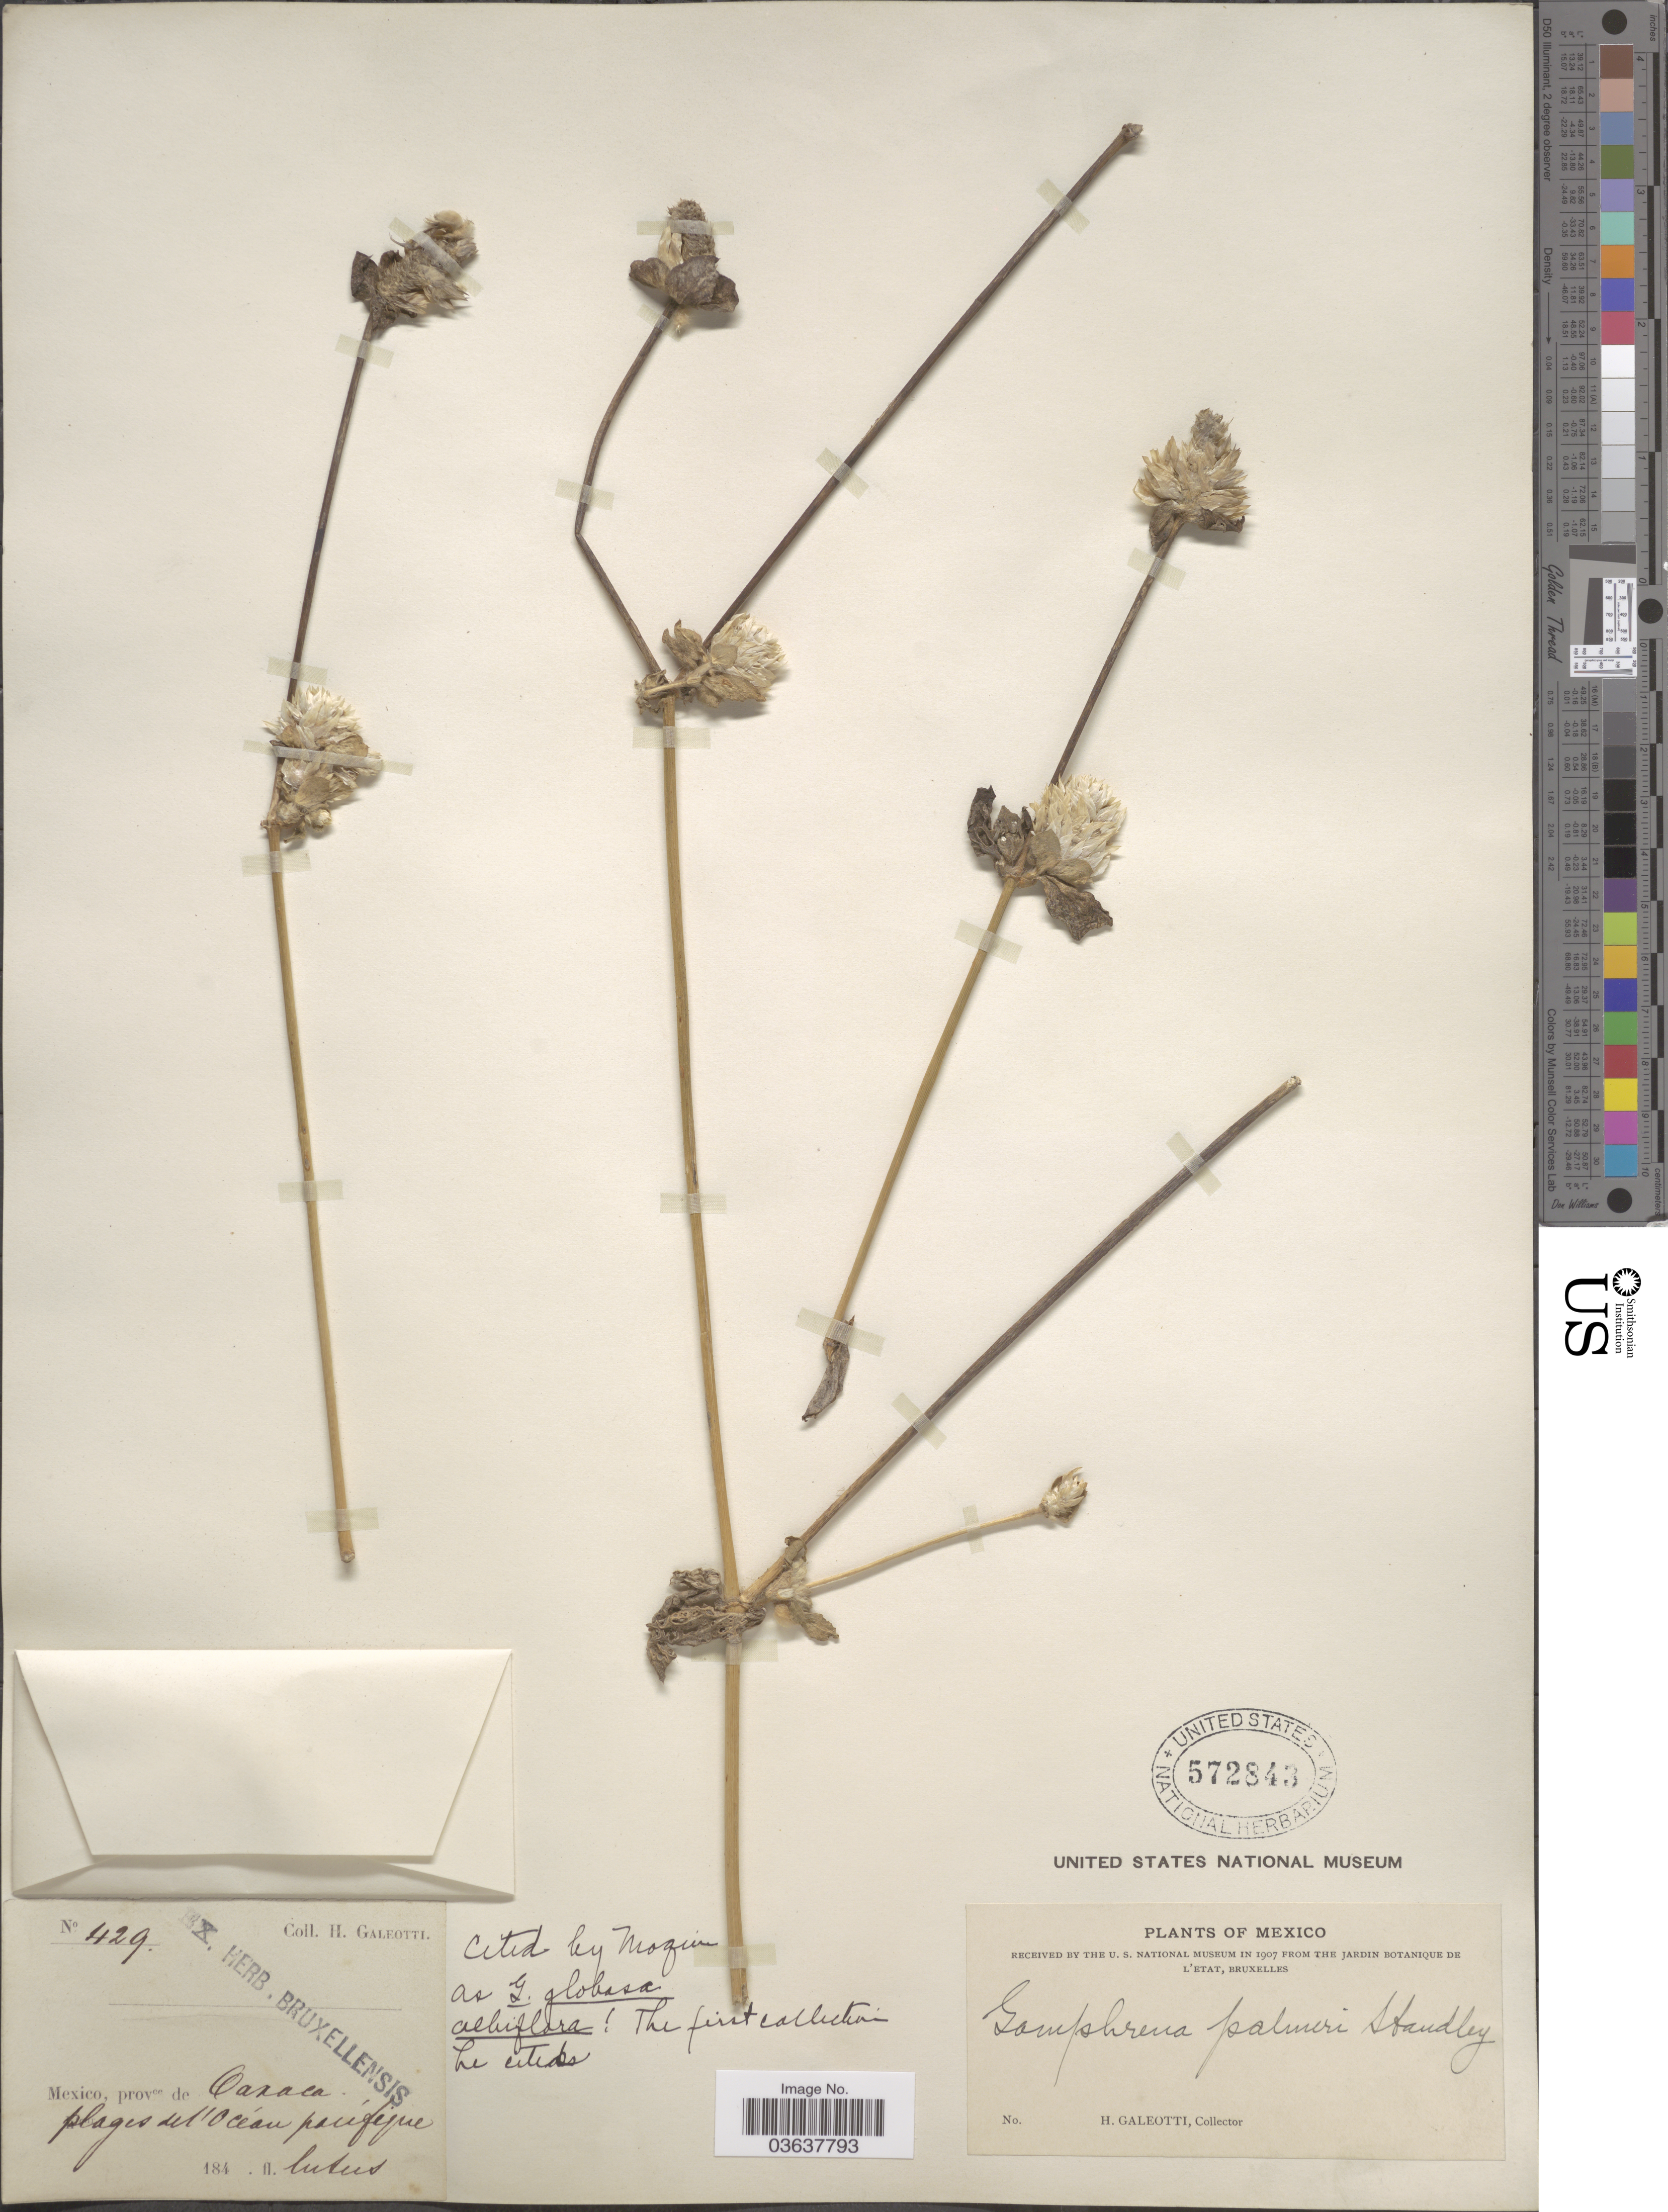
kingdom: Plantae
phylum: Tracheophyta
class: Magnoliopsida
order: Caryophyllales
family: Amaranthaceae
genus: Gomphrena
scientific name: Gomphrena palmeri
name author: Standl.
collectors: H. G. Galeotti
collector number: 429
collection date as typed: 184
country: Mexico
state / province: Oaxaca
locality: Plages del Océan pacifique.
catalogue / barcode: US 572843